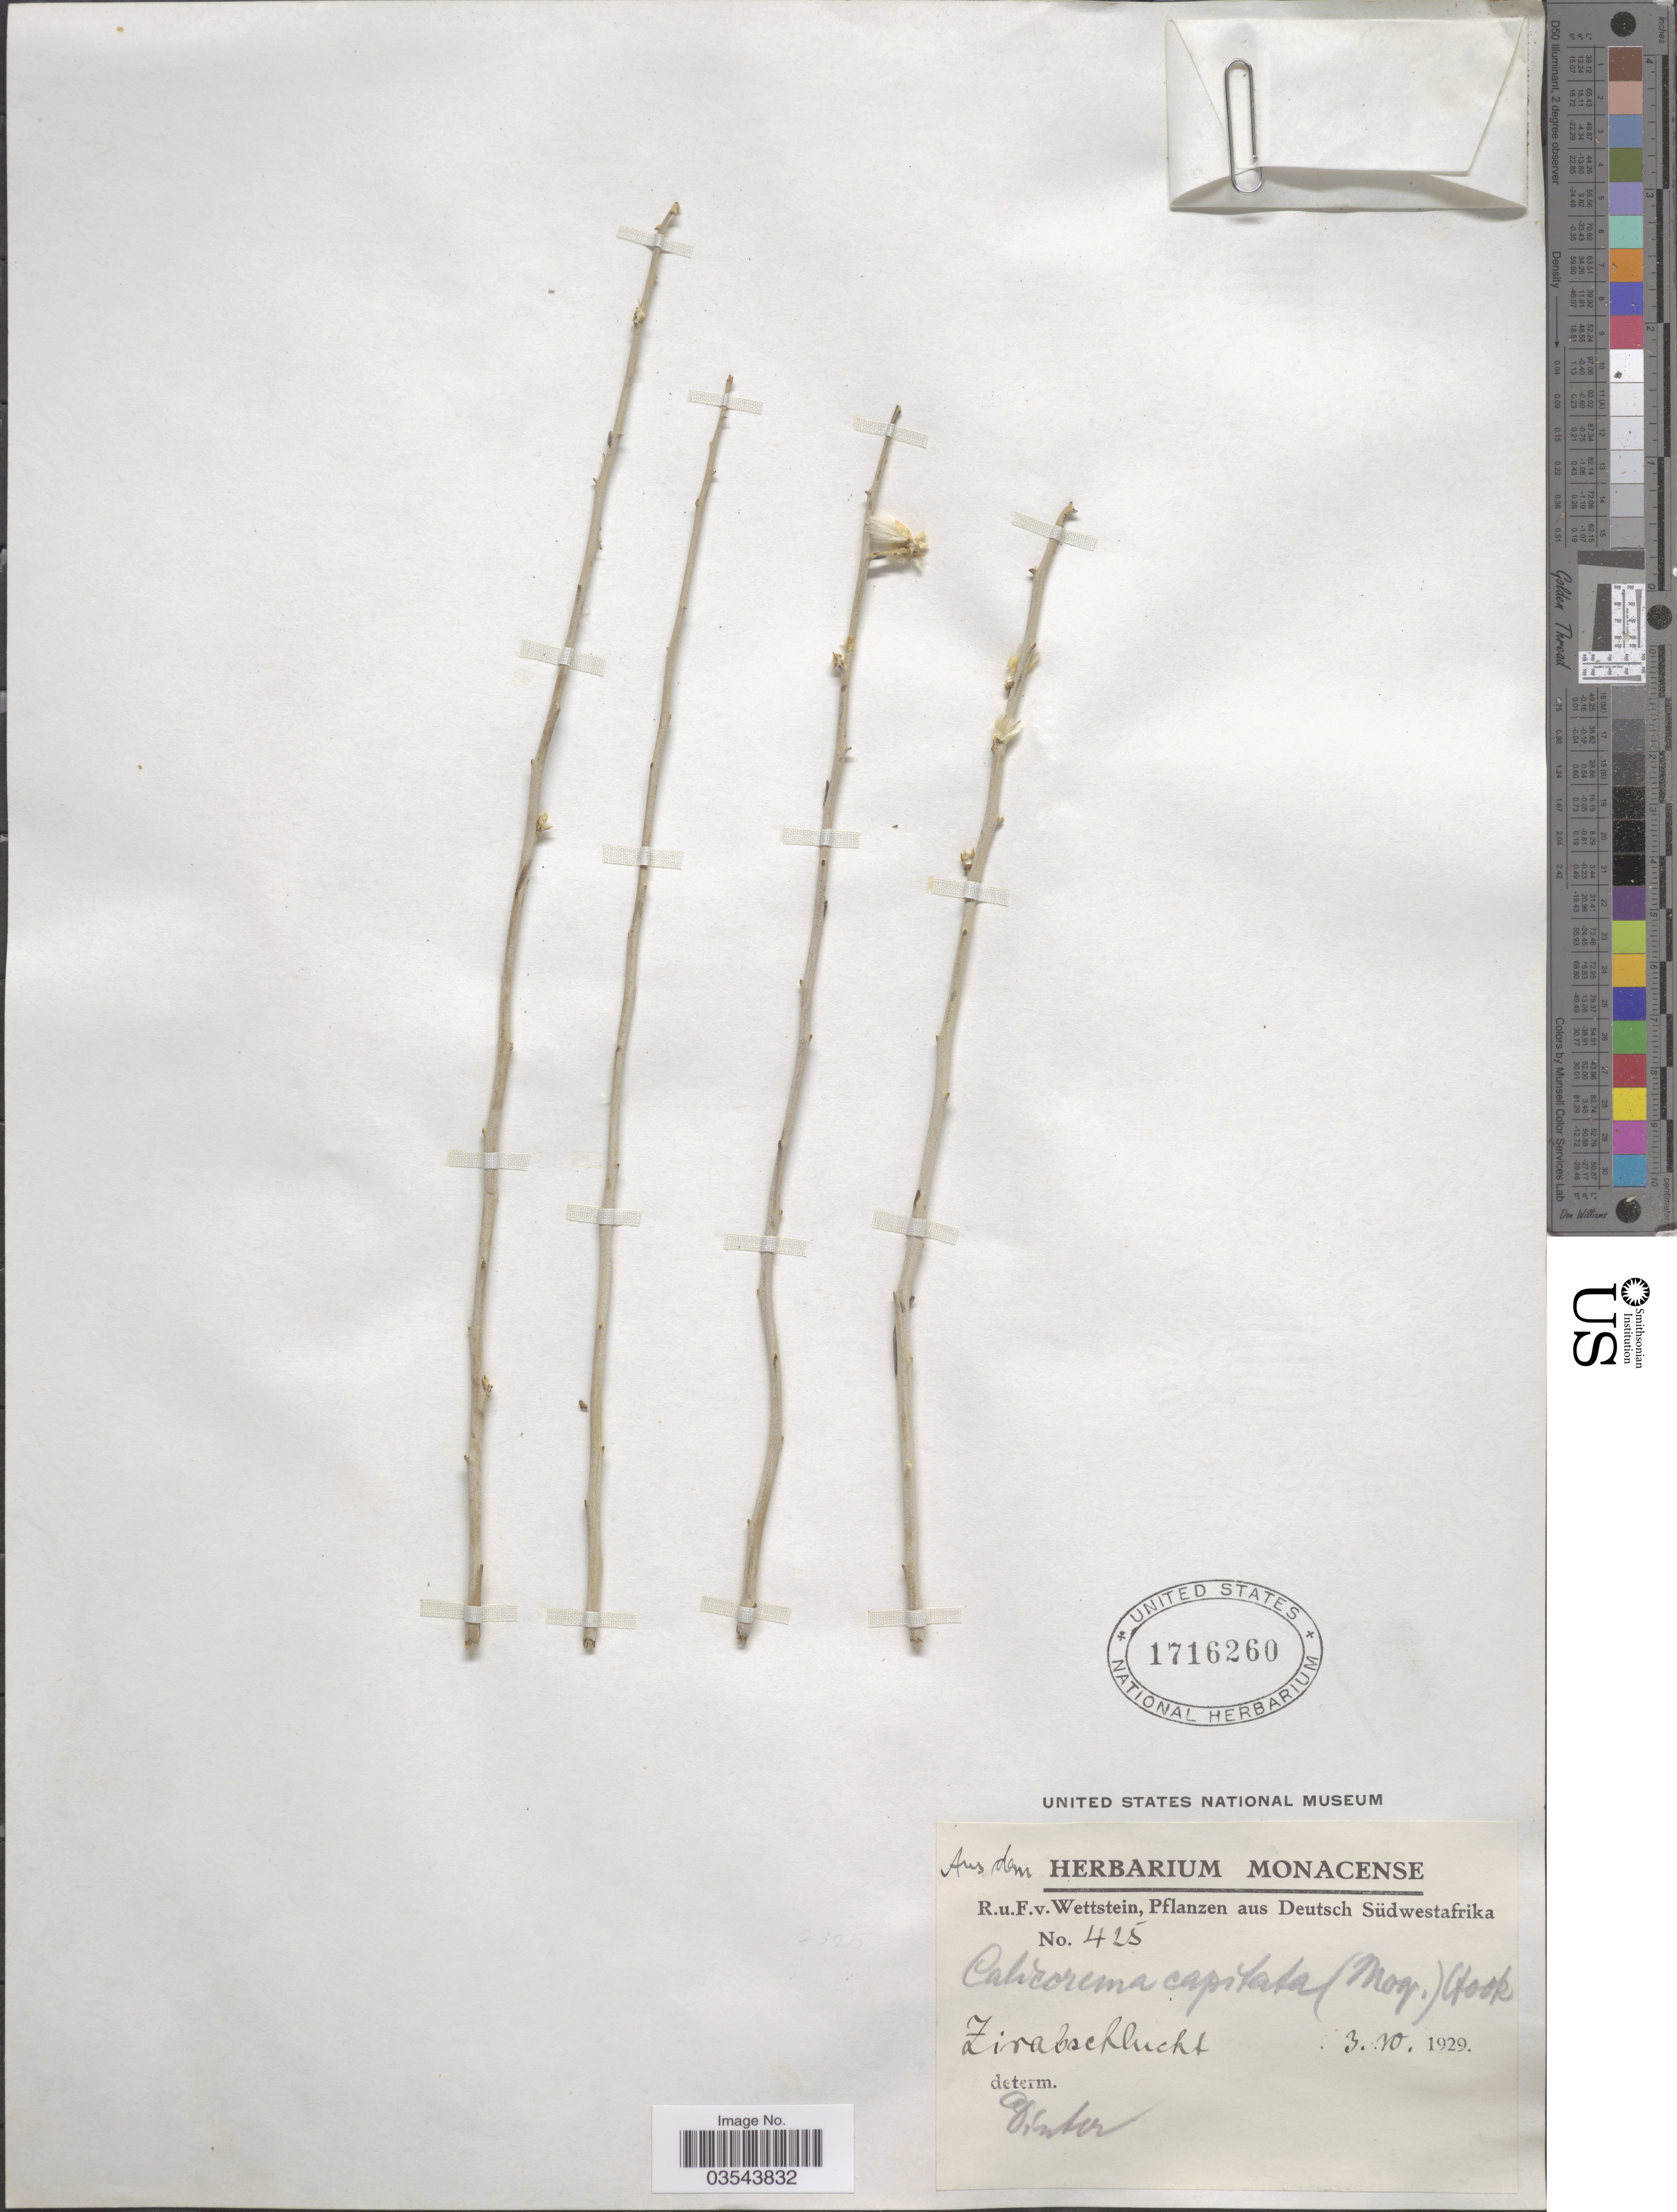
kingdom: Plantae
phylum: Tracheophyta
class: Magnoliopsida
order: Caryophyllales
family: Amaranthaceae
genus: Calicorema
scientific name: Calicorema capitata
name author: (Moq.) Hook. f.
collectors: R. Wettstein & F. Wettstein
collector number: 425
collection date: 1929-10-03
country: Namibia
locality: Deutsch Südwestafrika, Zirabschlucht.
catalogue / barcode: US 1716260